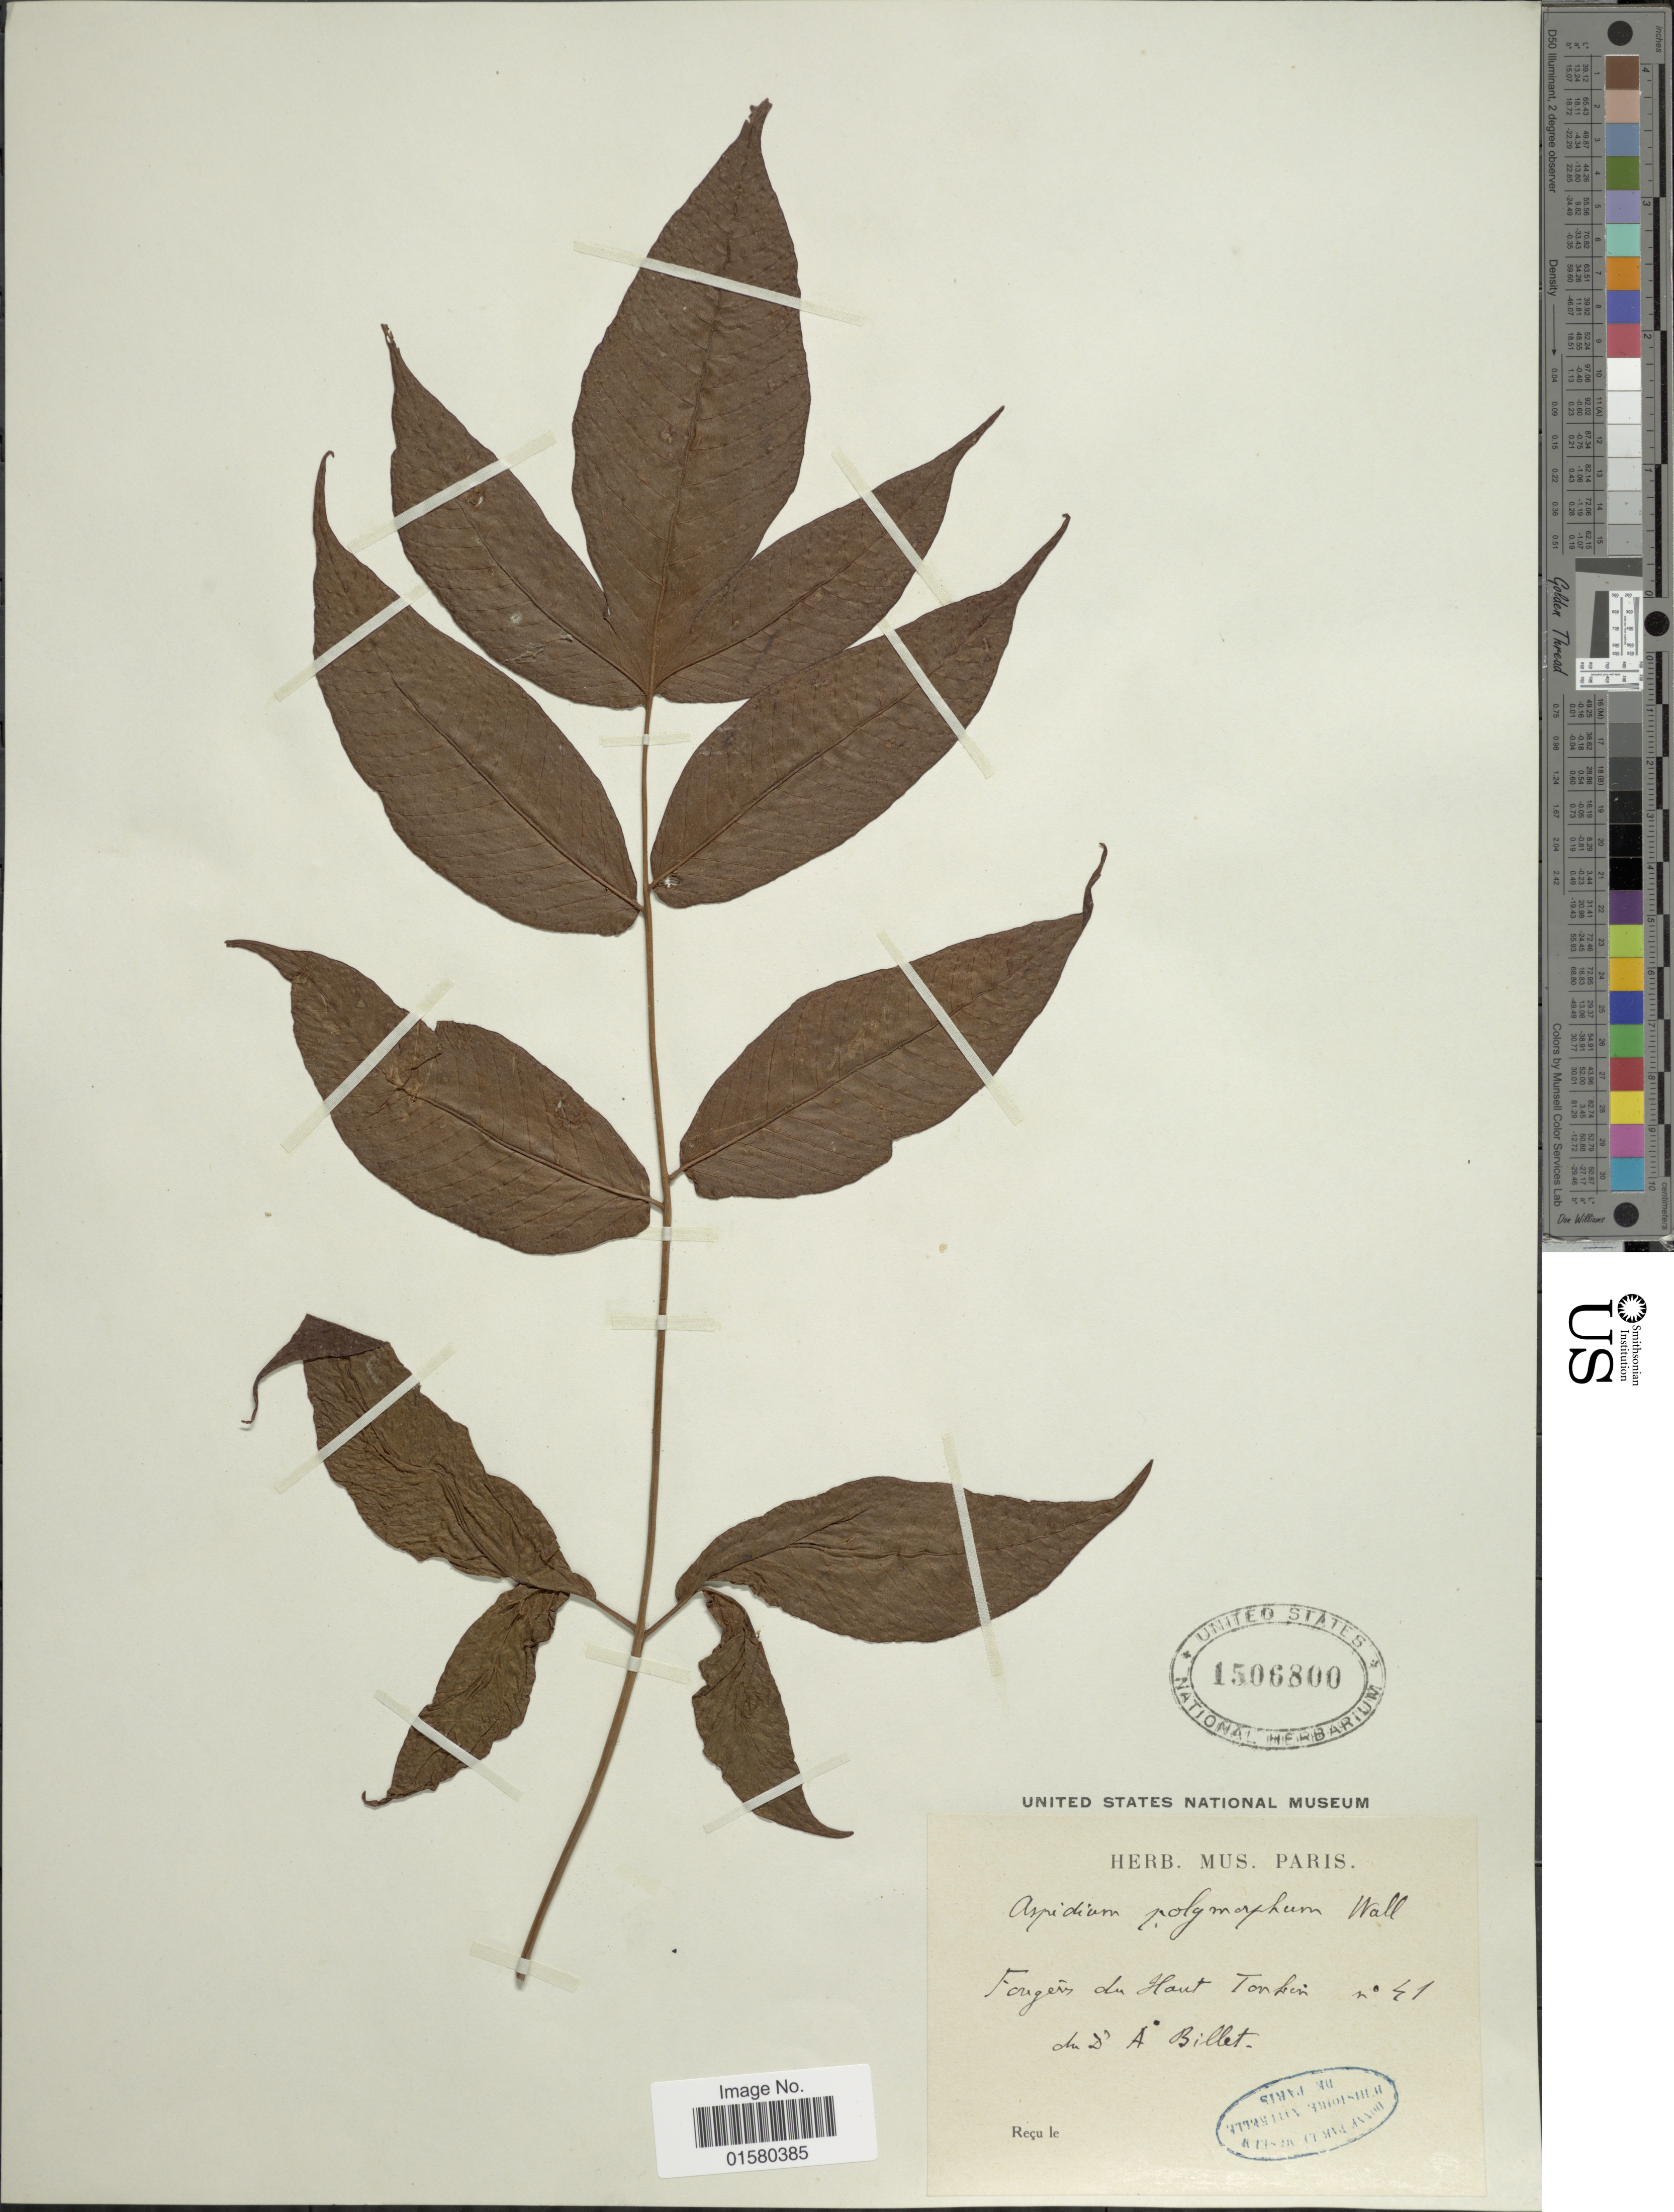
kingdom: Plantae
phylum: Tracheophyta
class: Polypodiopsida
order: Polypodiales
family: Tectariaceae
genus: Tectaria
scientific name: Tectaria polymorpha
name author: (Wall. ex Hook.) Copel.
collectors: A. Billet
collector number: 41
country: Vietnam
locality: Forges du Haut Tonkin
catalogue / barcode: US 1506800